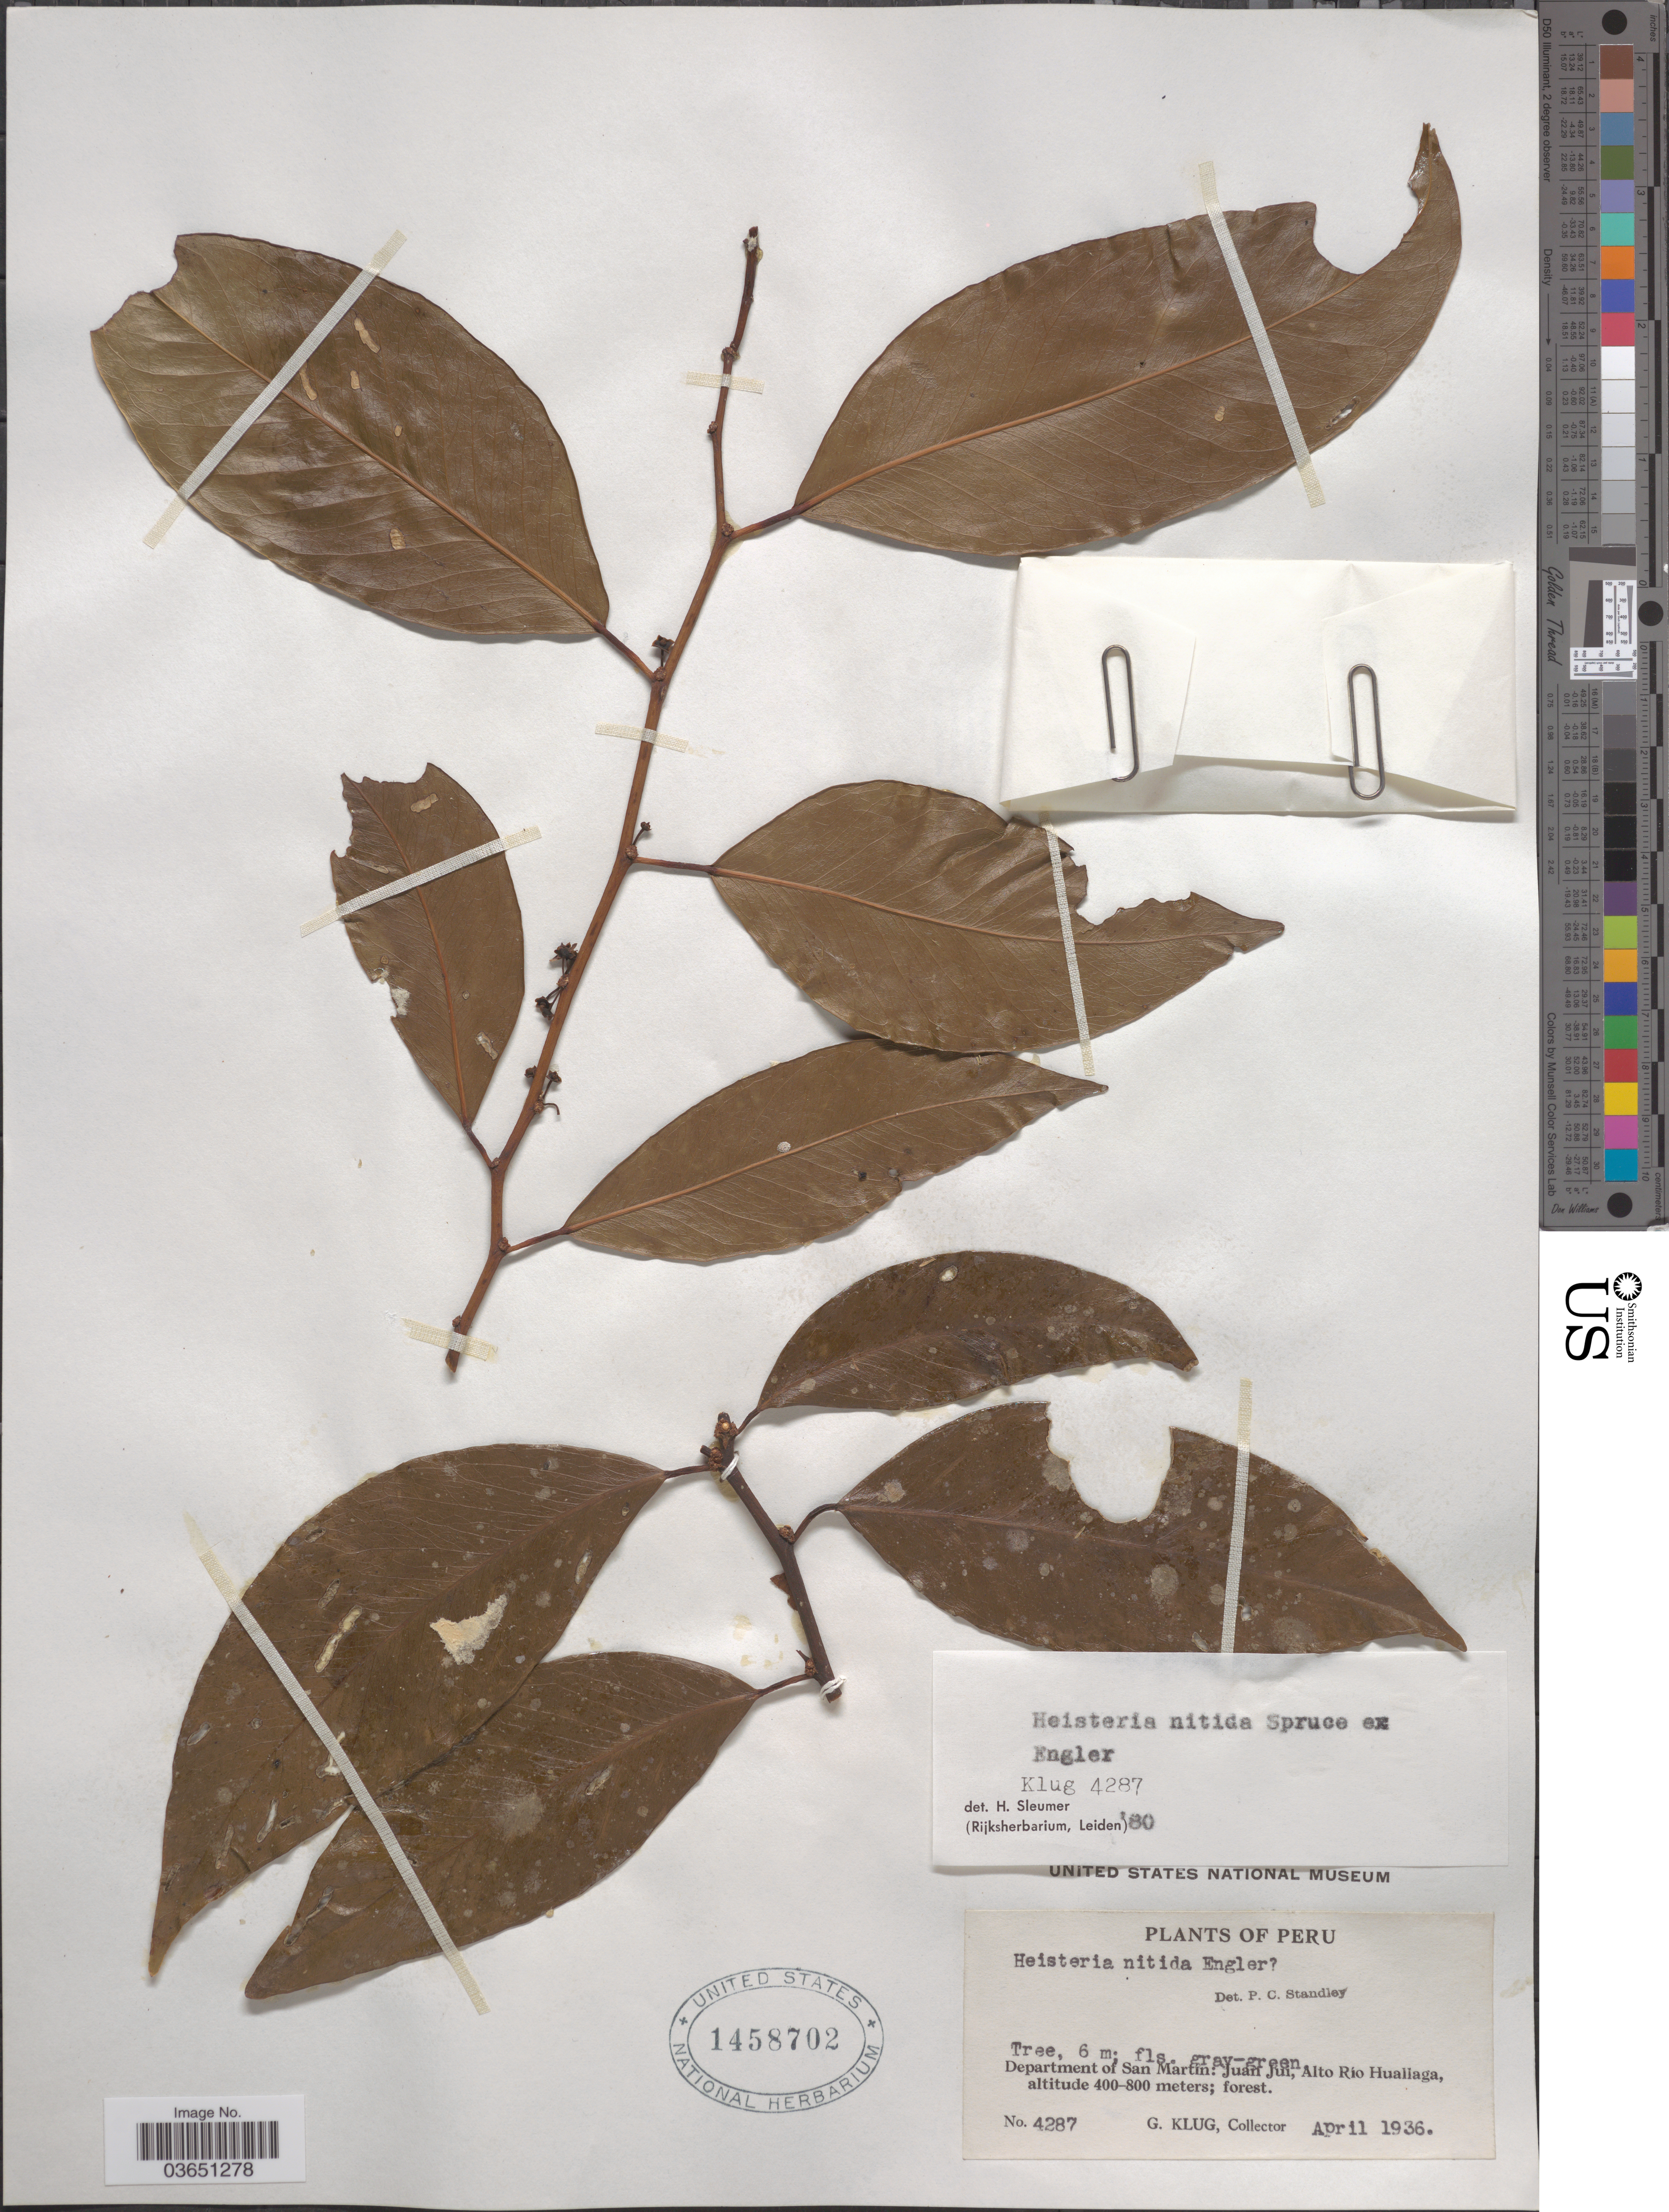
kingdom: Plantae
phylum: Tracheophyta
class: Magnoliopsida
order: Santalales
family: Erythropalaceae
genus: Heisteria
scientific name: Heisteria nitida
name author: Engl.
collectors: G. Klug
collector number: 4287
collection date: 1936-04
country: Peru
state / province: San Martín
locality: Department of San Martín: Juan Jui, Alto Río Huallaga.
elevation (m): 400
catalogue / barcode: US 1458702